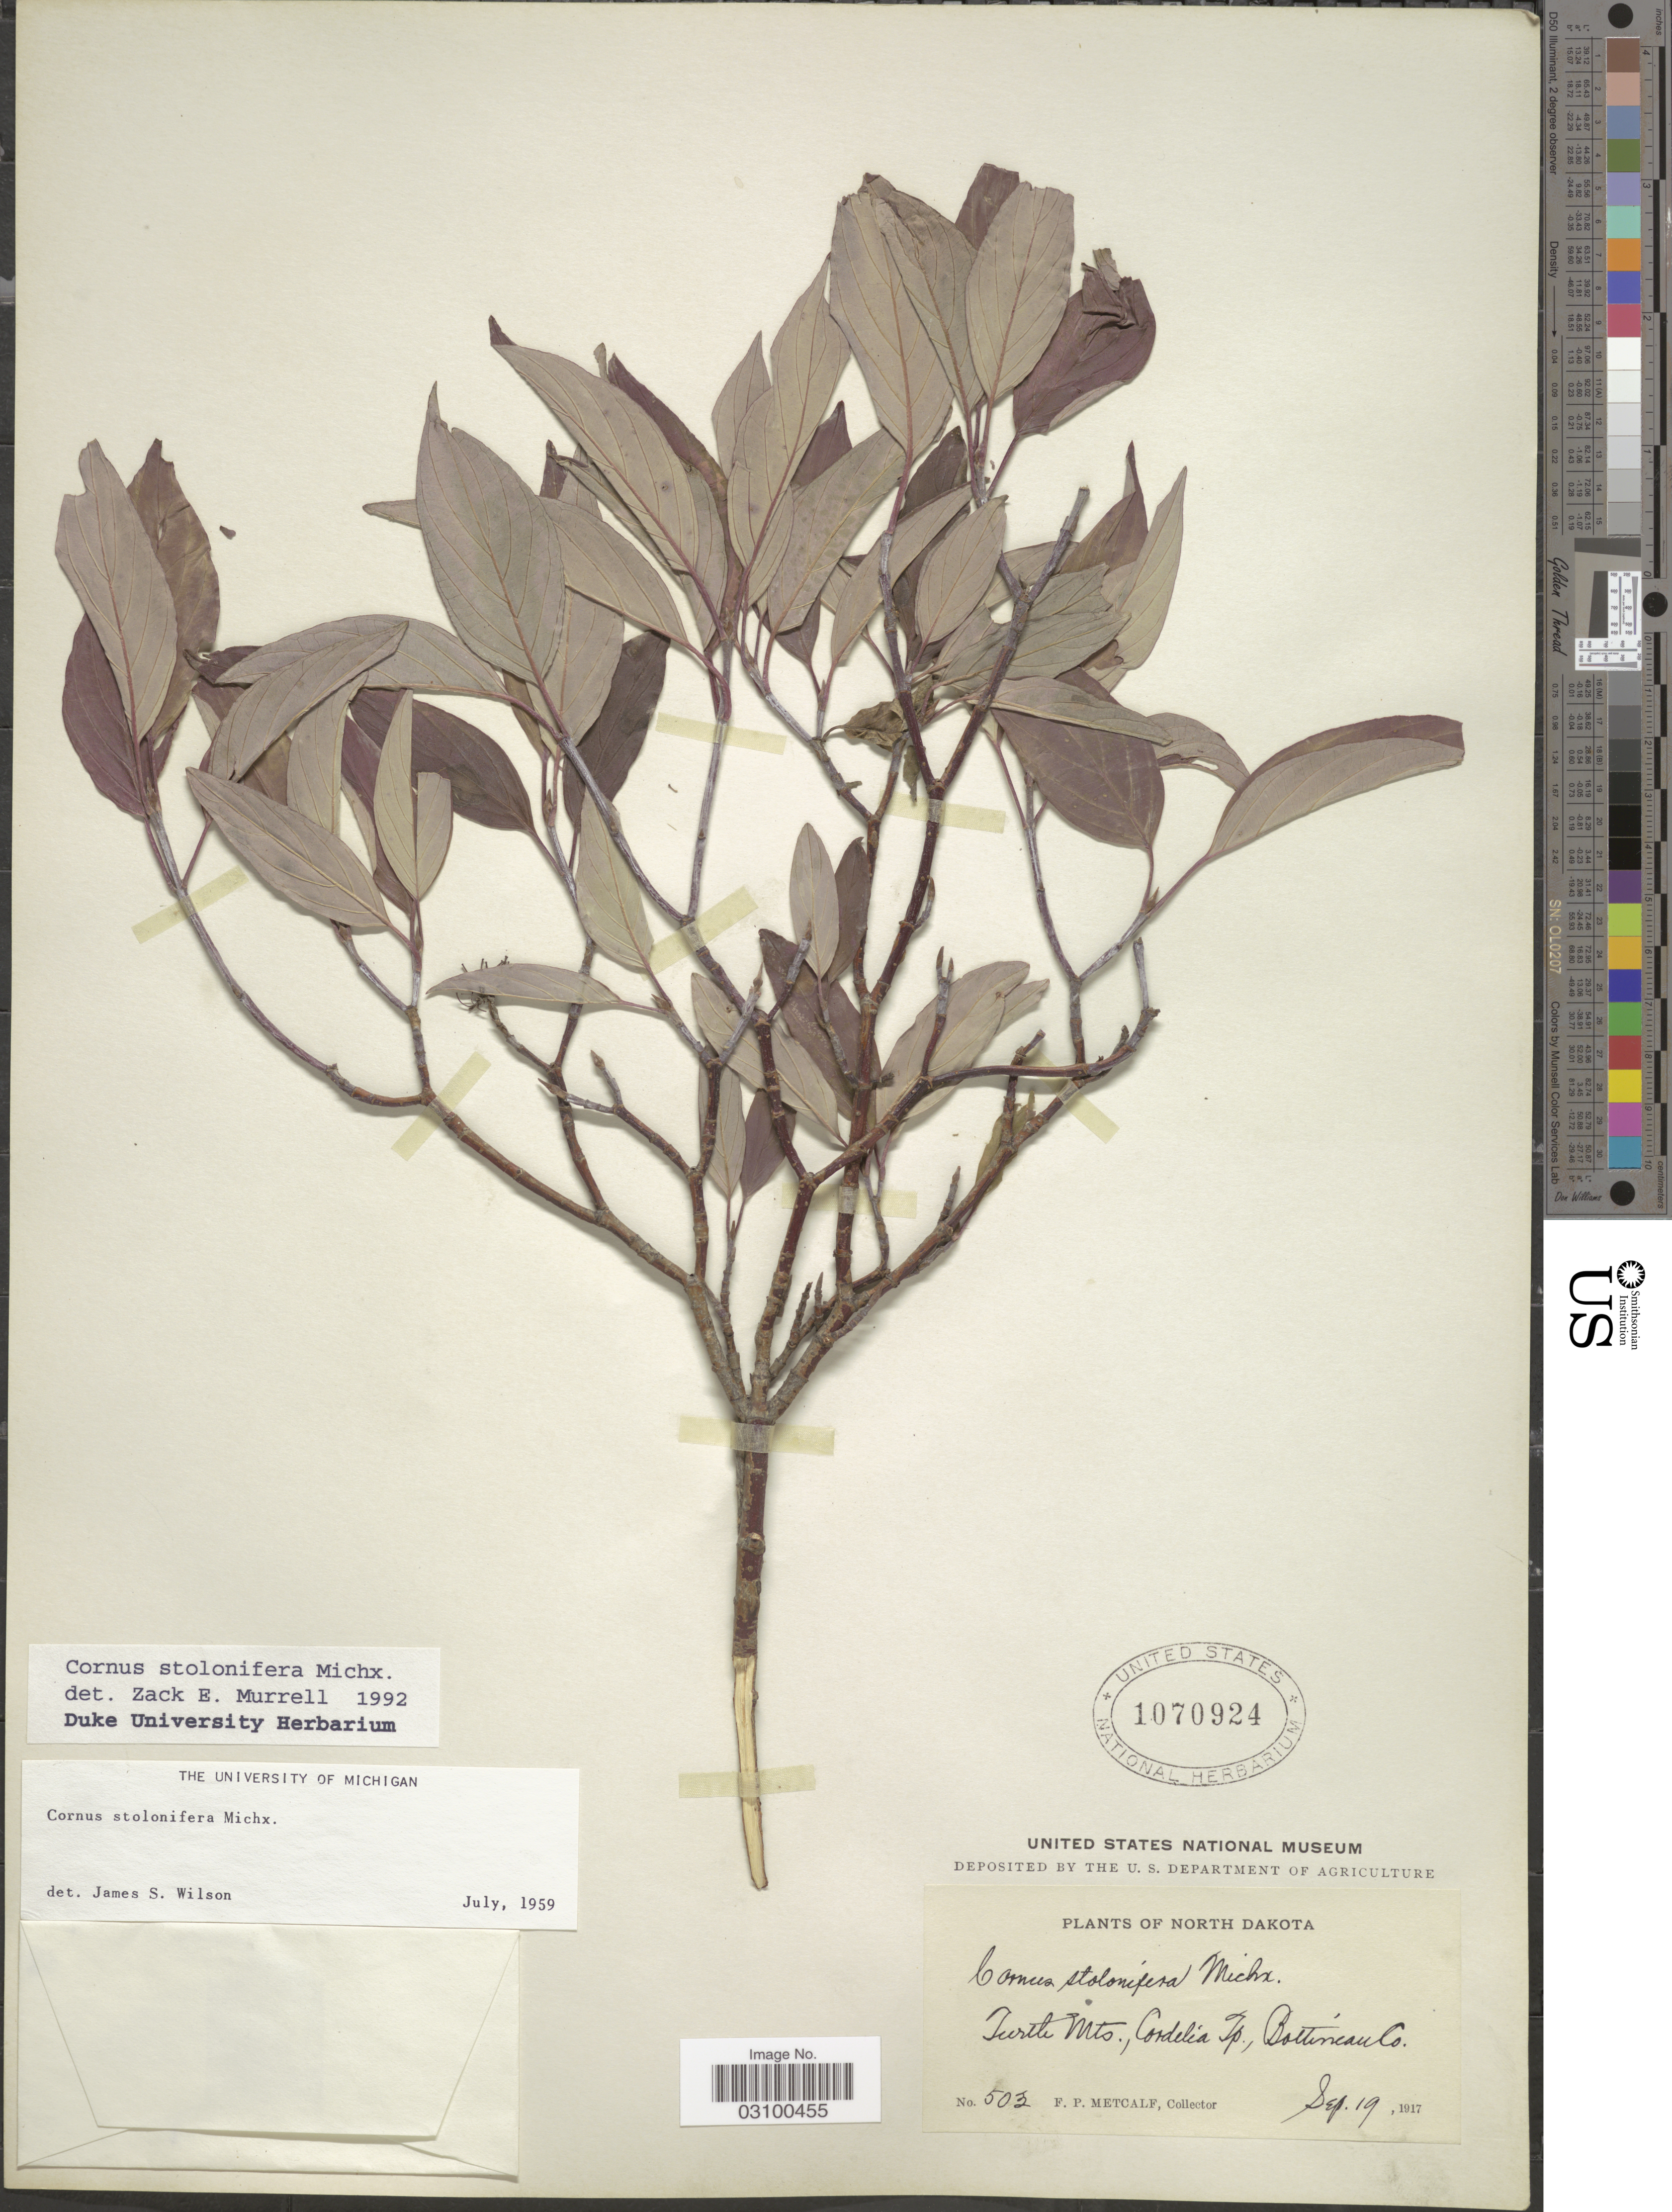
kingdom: Plantae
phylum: Tracheophyta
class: Magnoliopsida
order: Cornales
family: Cornaceae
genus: Cornus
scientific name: Cornus sericea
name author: L.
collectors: F. Metcalf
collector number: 503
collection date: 1917-09-19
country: United States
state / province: North Dakota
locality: Turtle Mts., Cordelia Tp., Bottineau Co.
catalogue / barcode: US 1070924